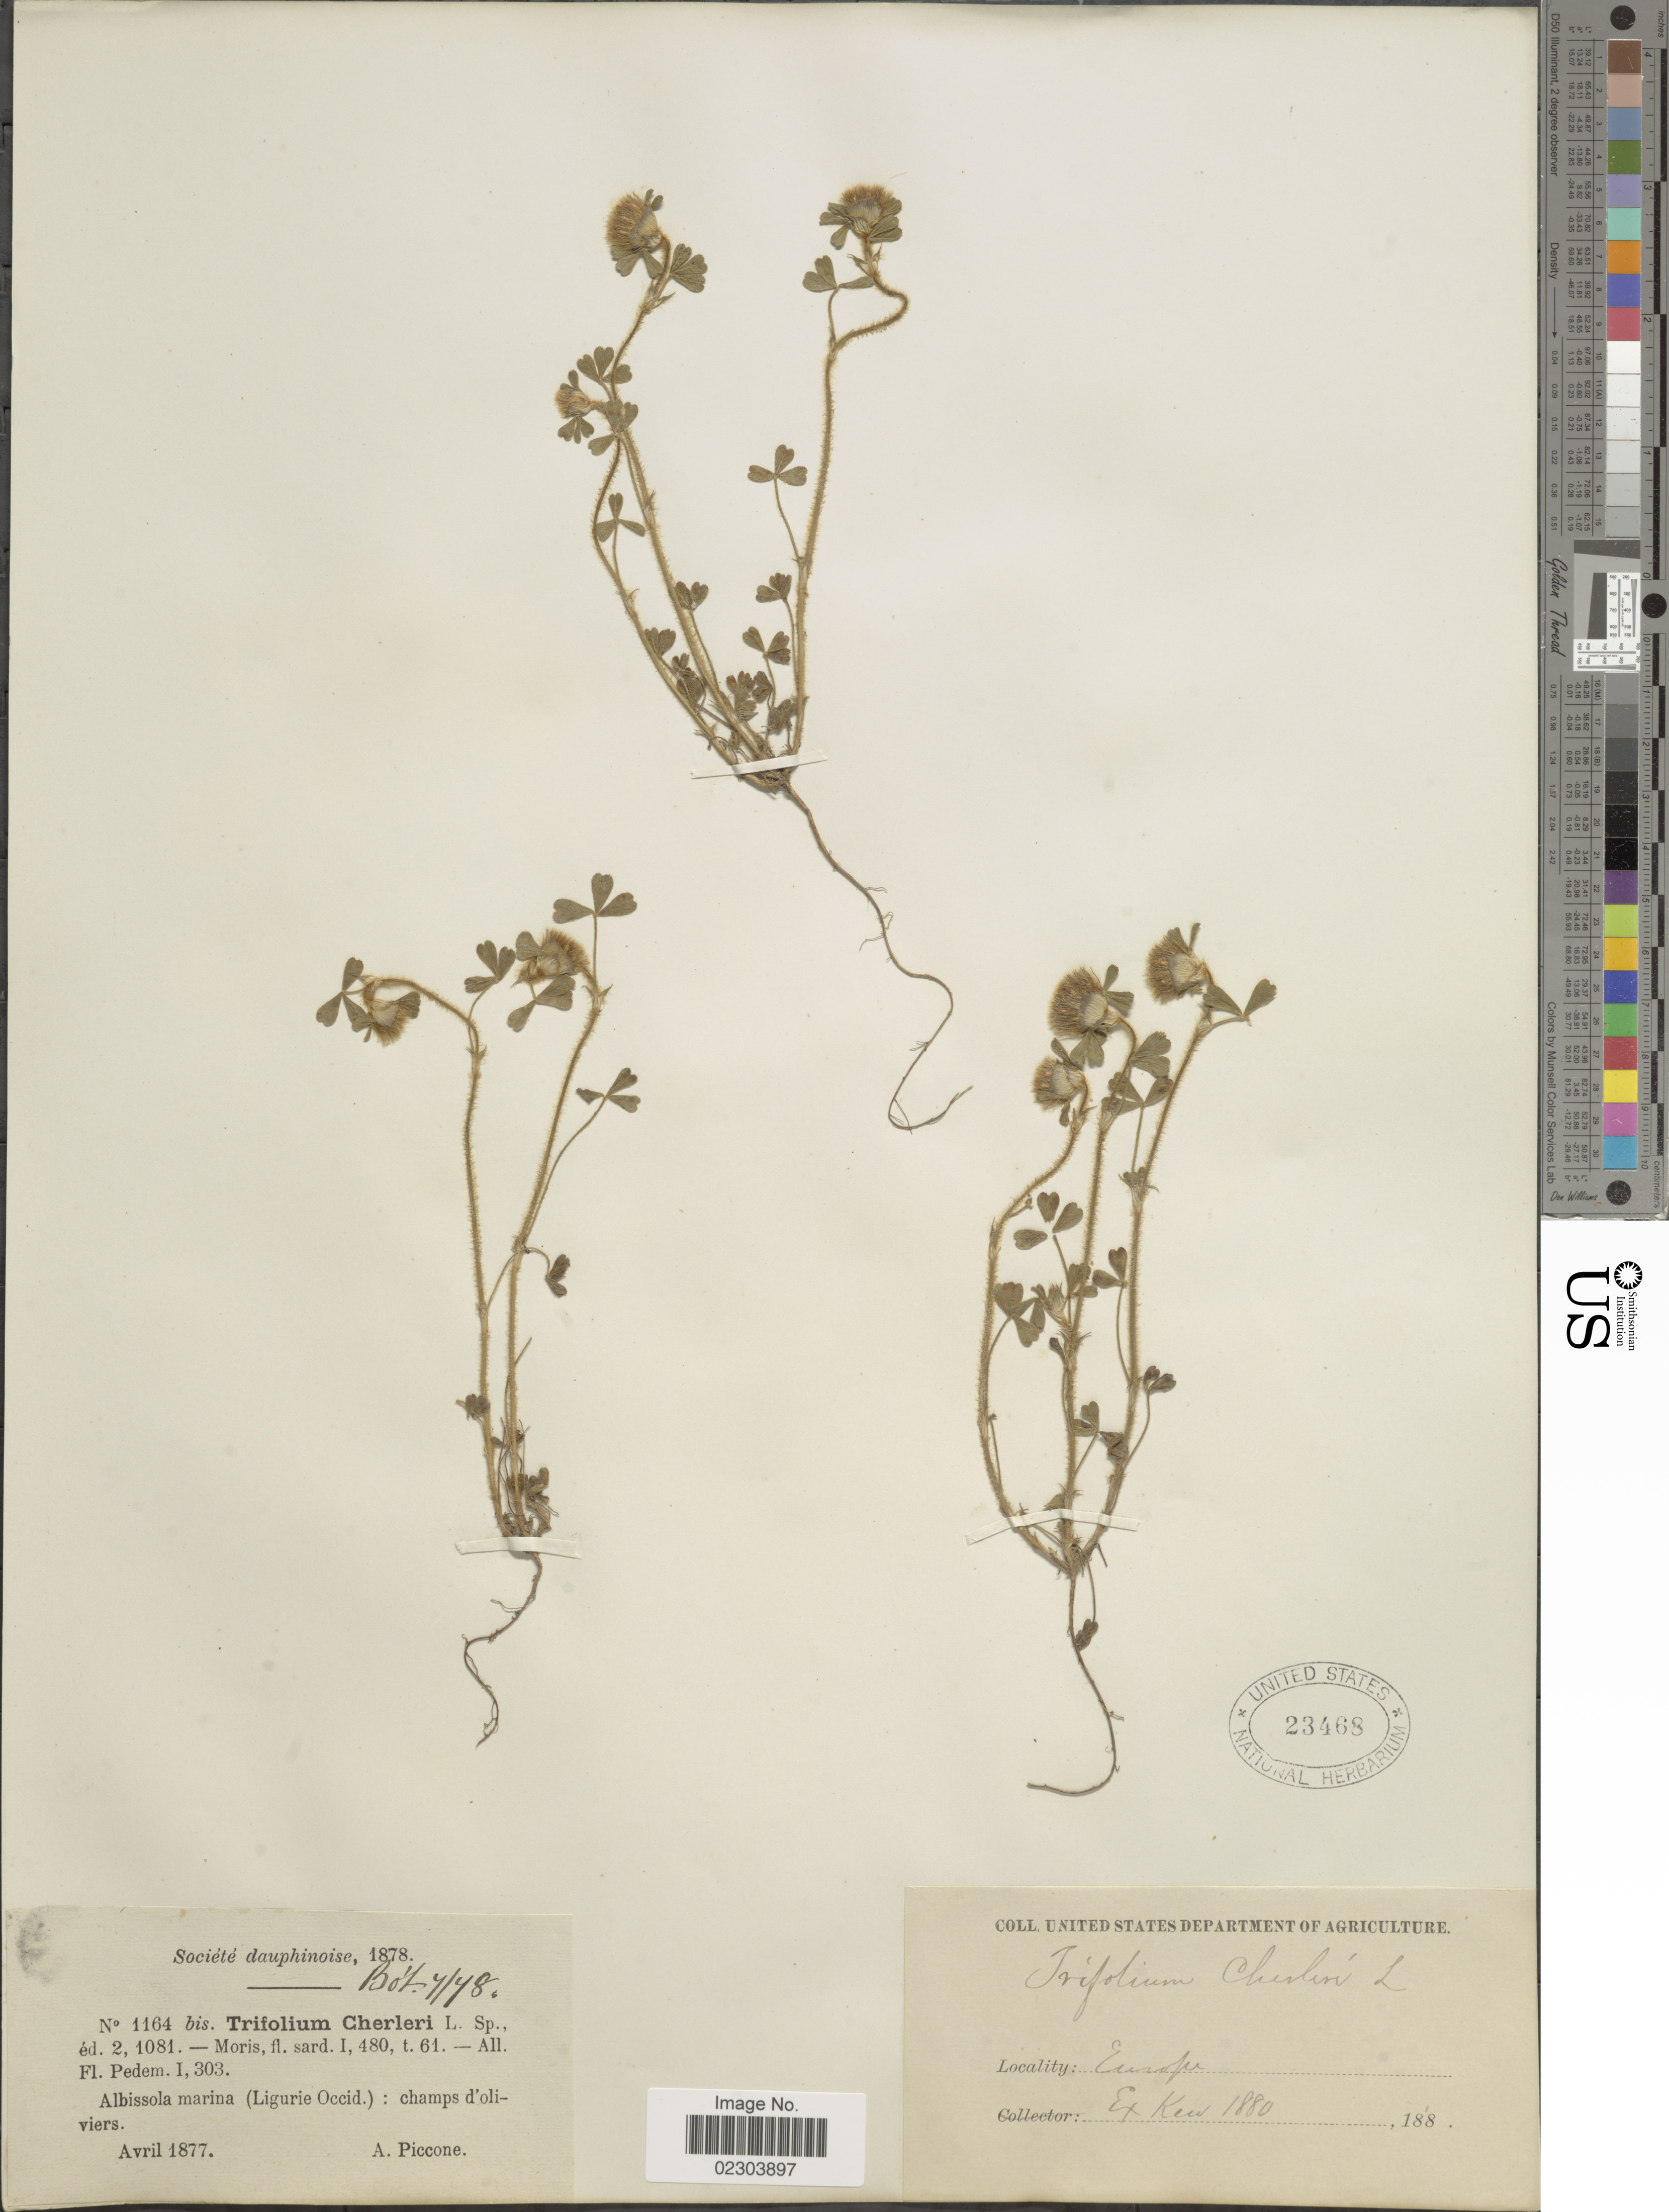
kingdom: Plantae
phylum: Tracheophyta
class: Magnoliopsida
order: Fabales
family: Fabaceae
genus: Trifolium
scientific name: Trifolium cherleri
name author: L.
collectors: A. Piccone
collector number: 1164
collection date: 1877-04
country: Italy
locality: Albissola marina (Ligurie Occid): champs d'oliviers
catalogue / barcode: US 23468